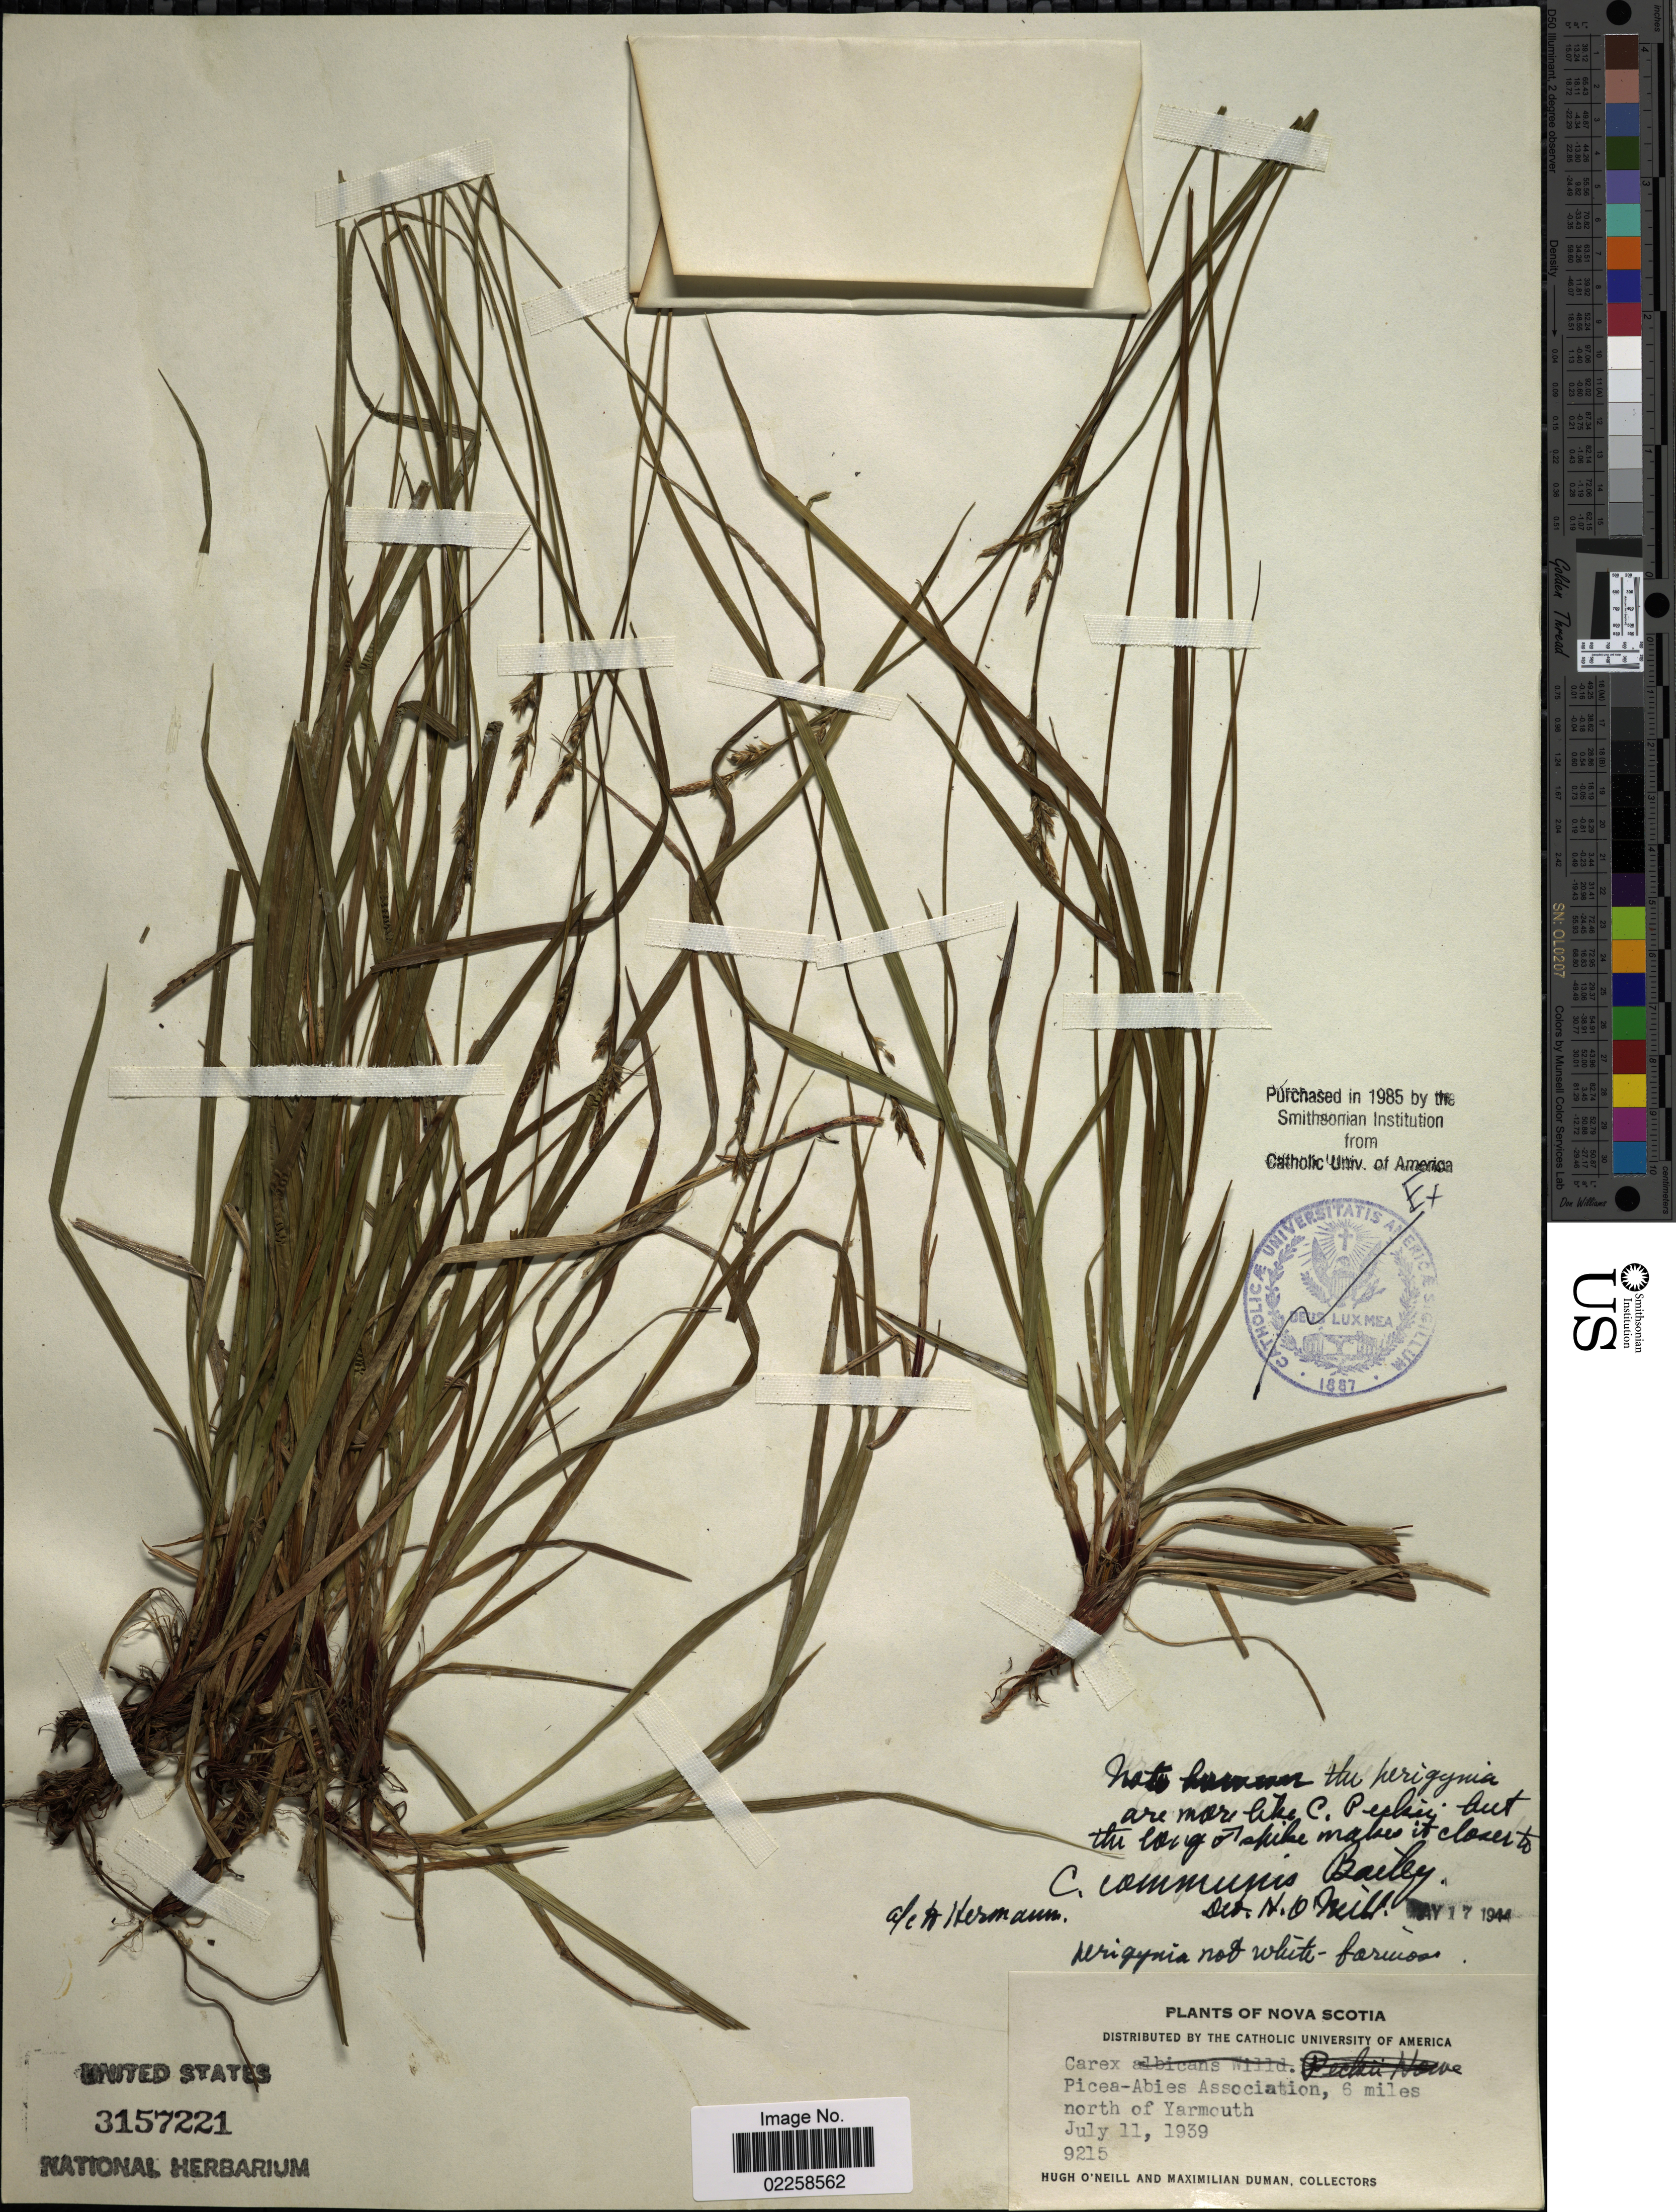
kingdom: Plantae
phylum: Tracheophyta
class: Liliopsida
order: Poales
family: Cyperaceae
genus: Carex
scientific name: Carex communis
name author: L.H. Bailey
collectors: H. O'Neill & M. Duman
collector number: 9215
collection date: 1939-07-11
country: Canada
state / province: Nova Scotia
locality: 6 miles north of Yarmouth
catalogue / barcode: US 3157221